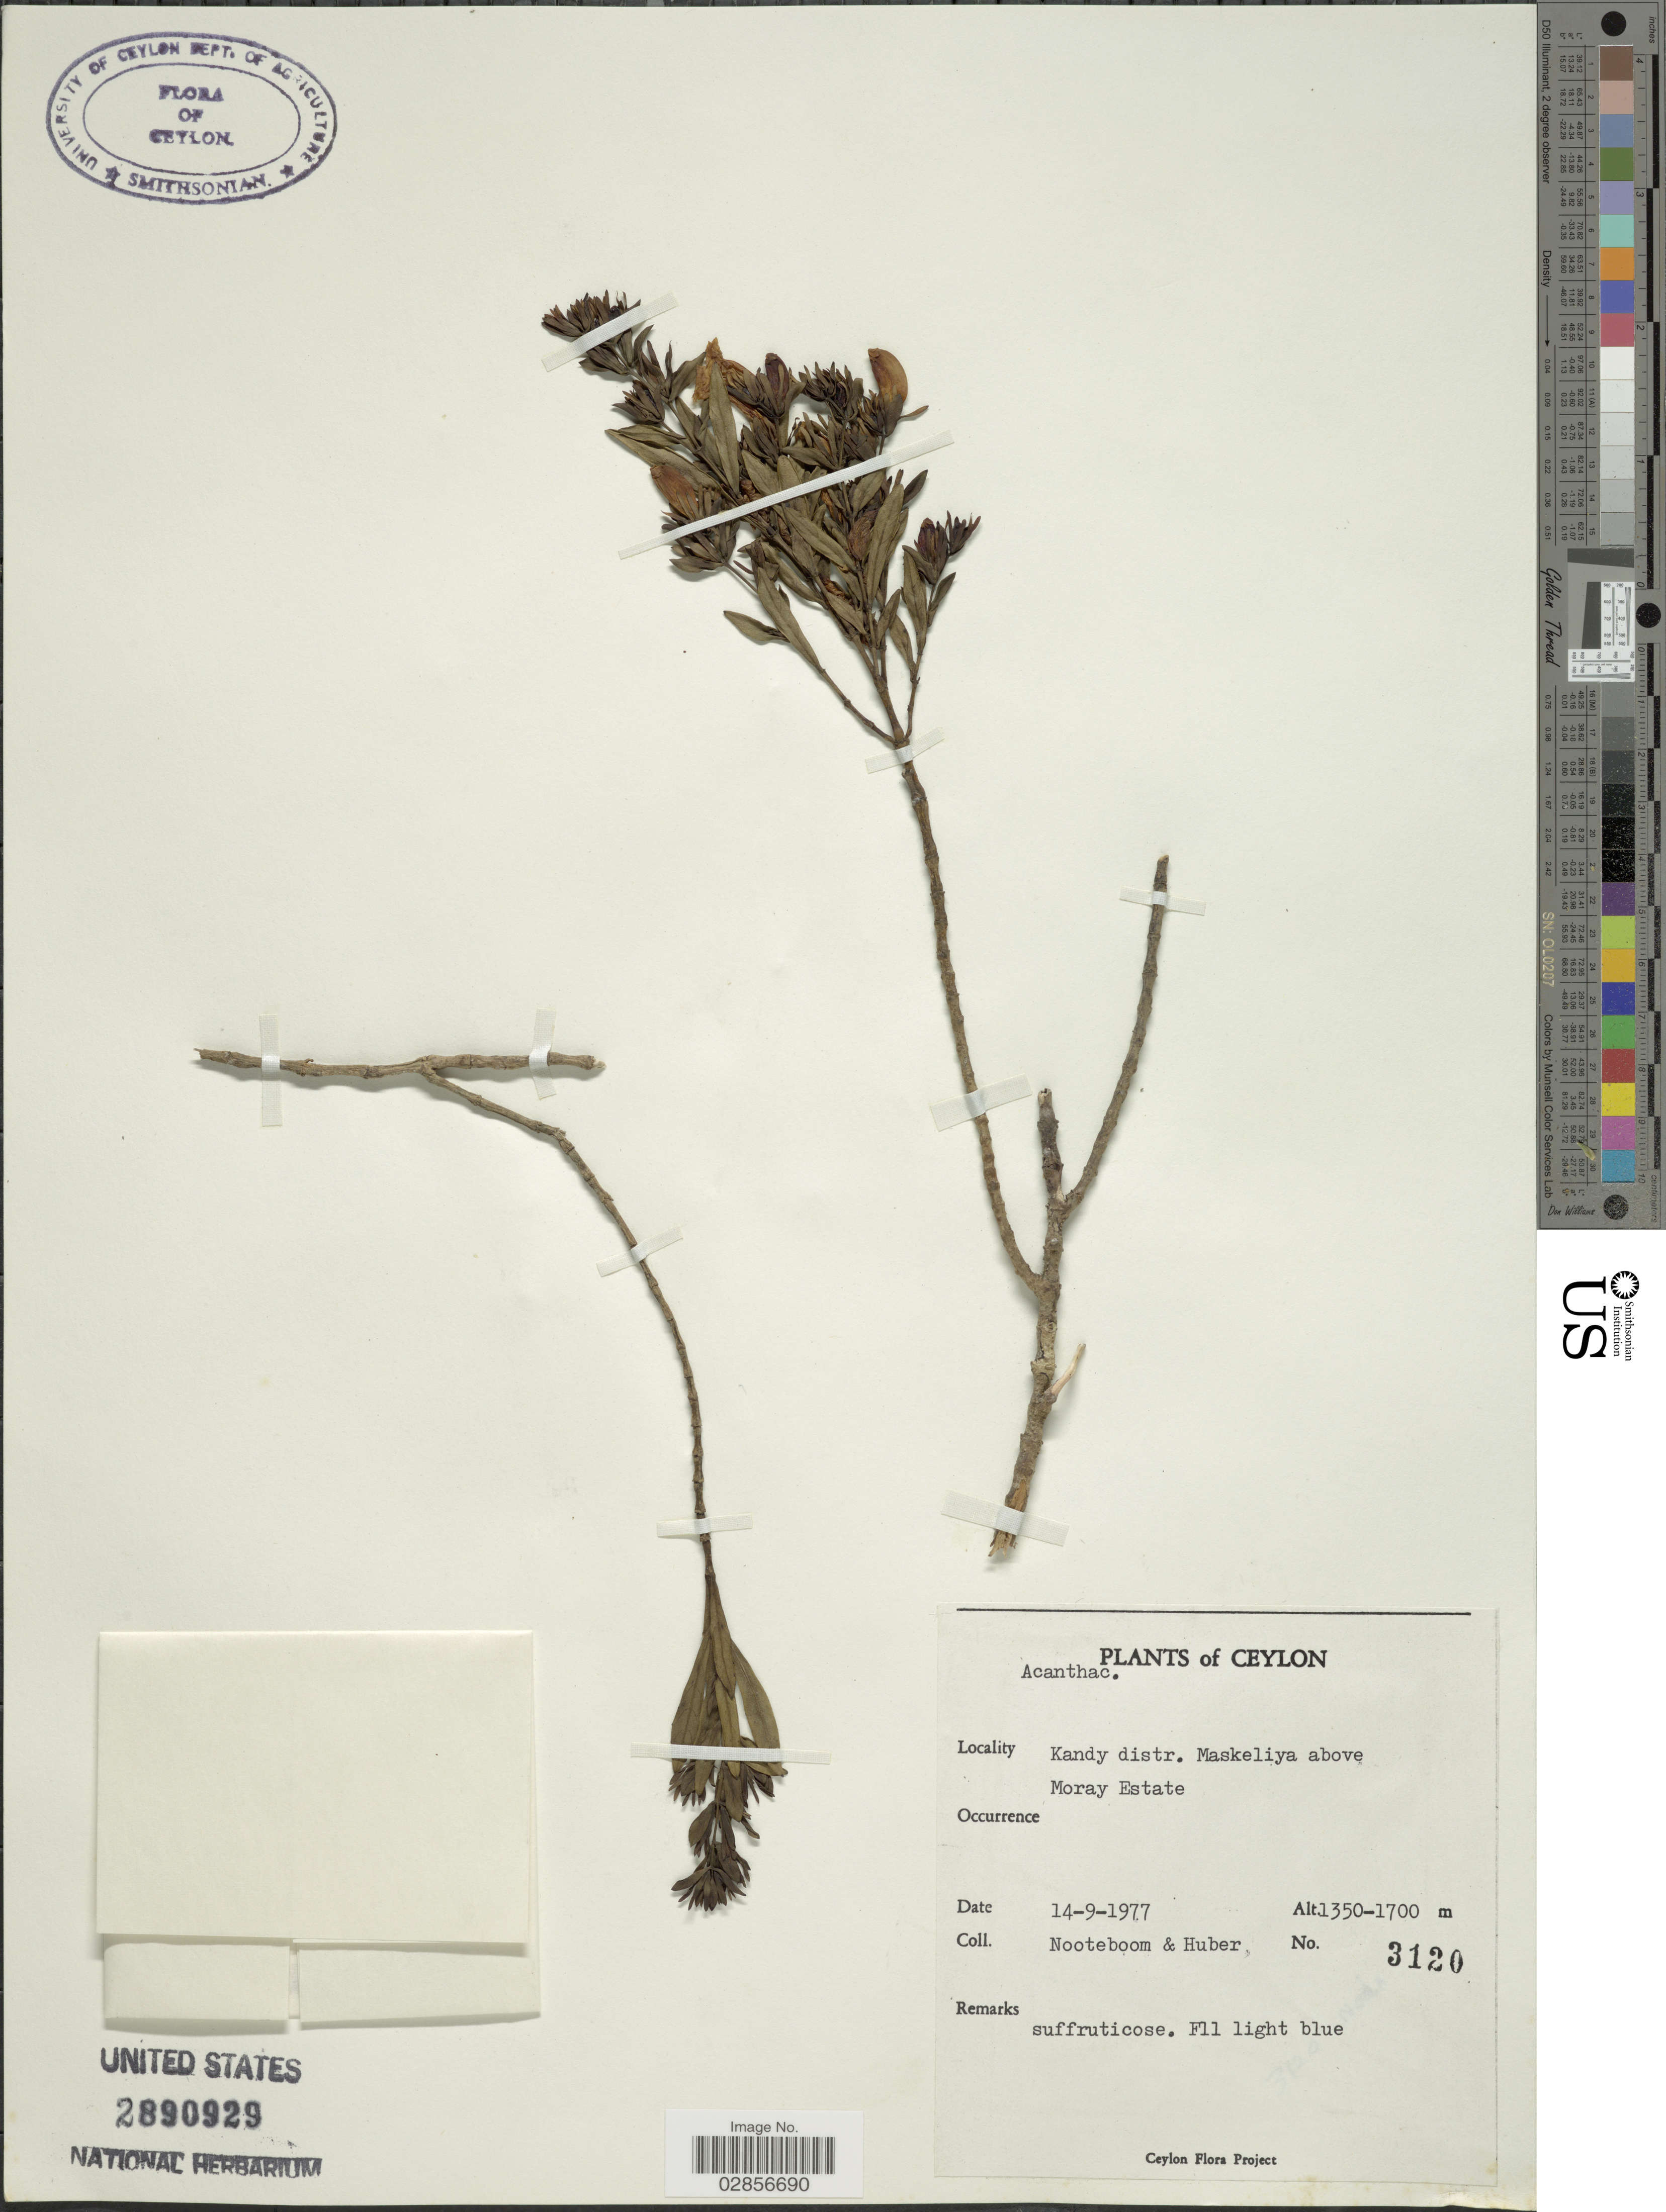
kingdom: Plantae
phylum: Tracheophyta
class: Magnoliopsida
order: Lamiales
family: Acanthaceae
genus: Strobilanthes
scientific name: Strobilanthes sp.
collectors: Nooteboom, -- & Huber, --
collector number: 3120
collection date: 1977-09-14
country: Sri Lanka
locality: Ceylon, Kandy distr. Maskeliya above Moray Estate.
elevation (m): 1350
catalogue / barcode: US 2890929